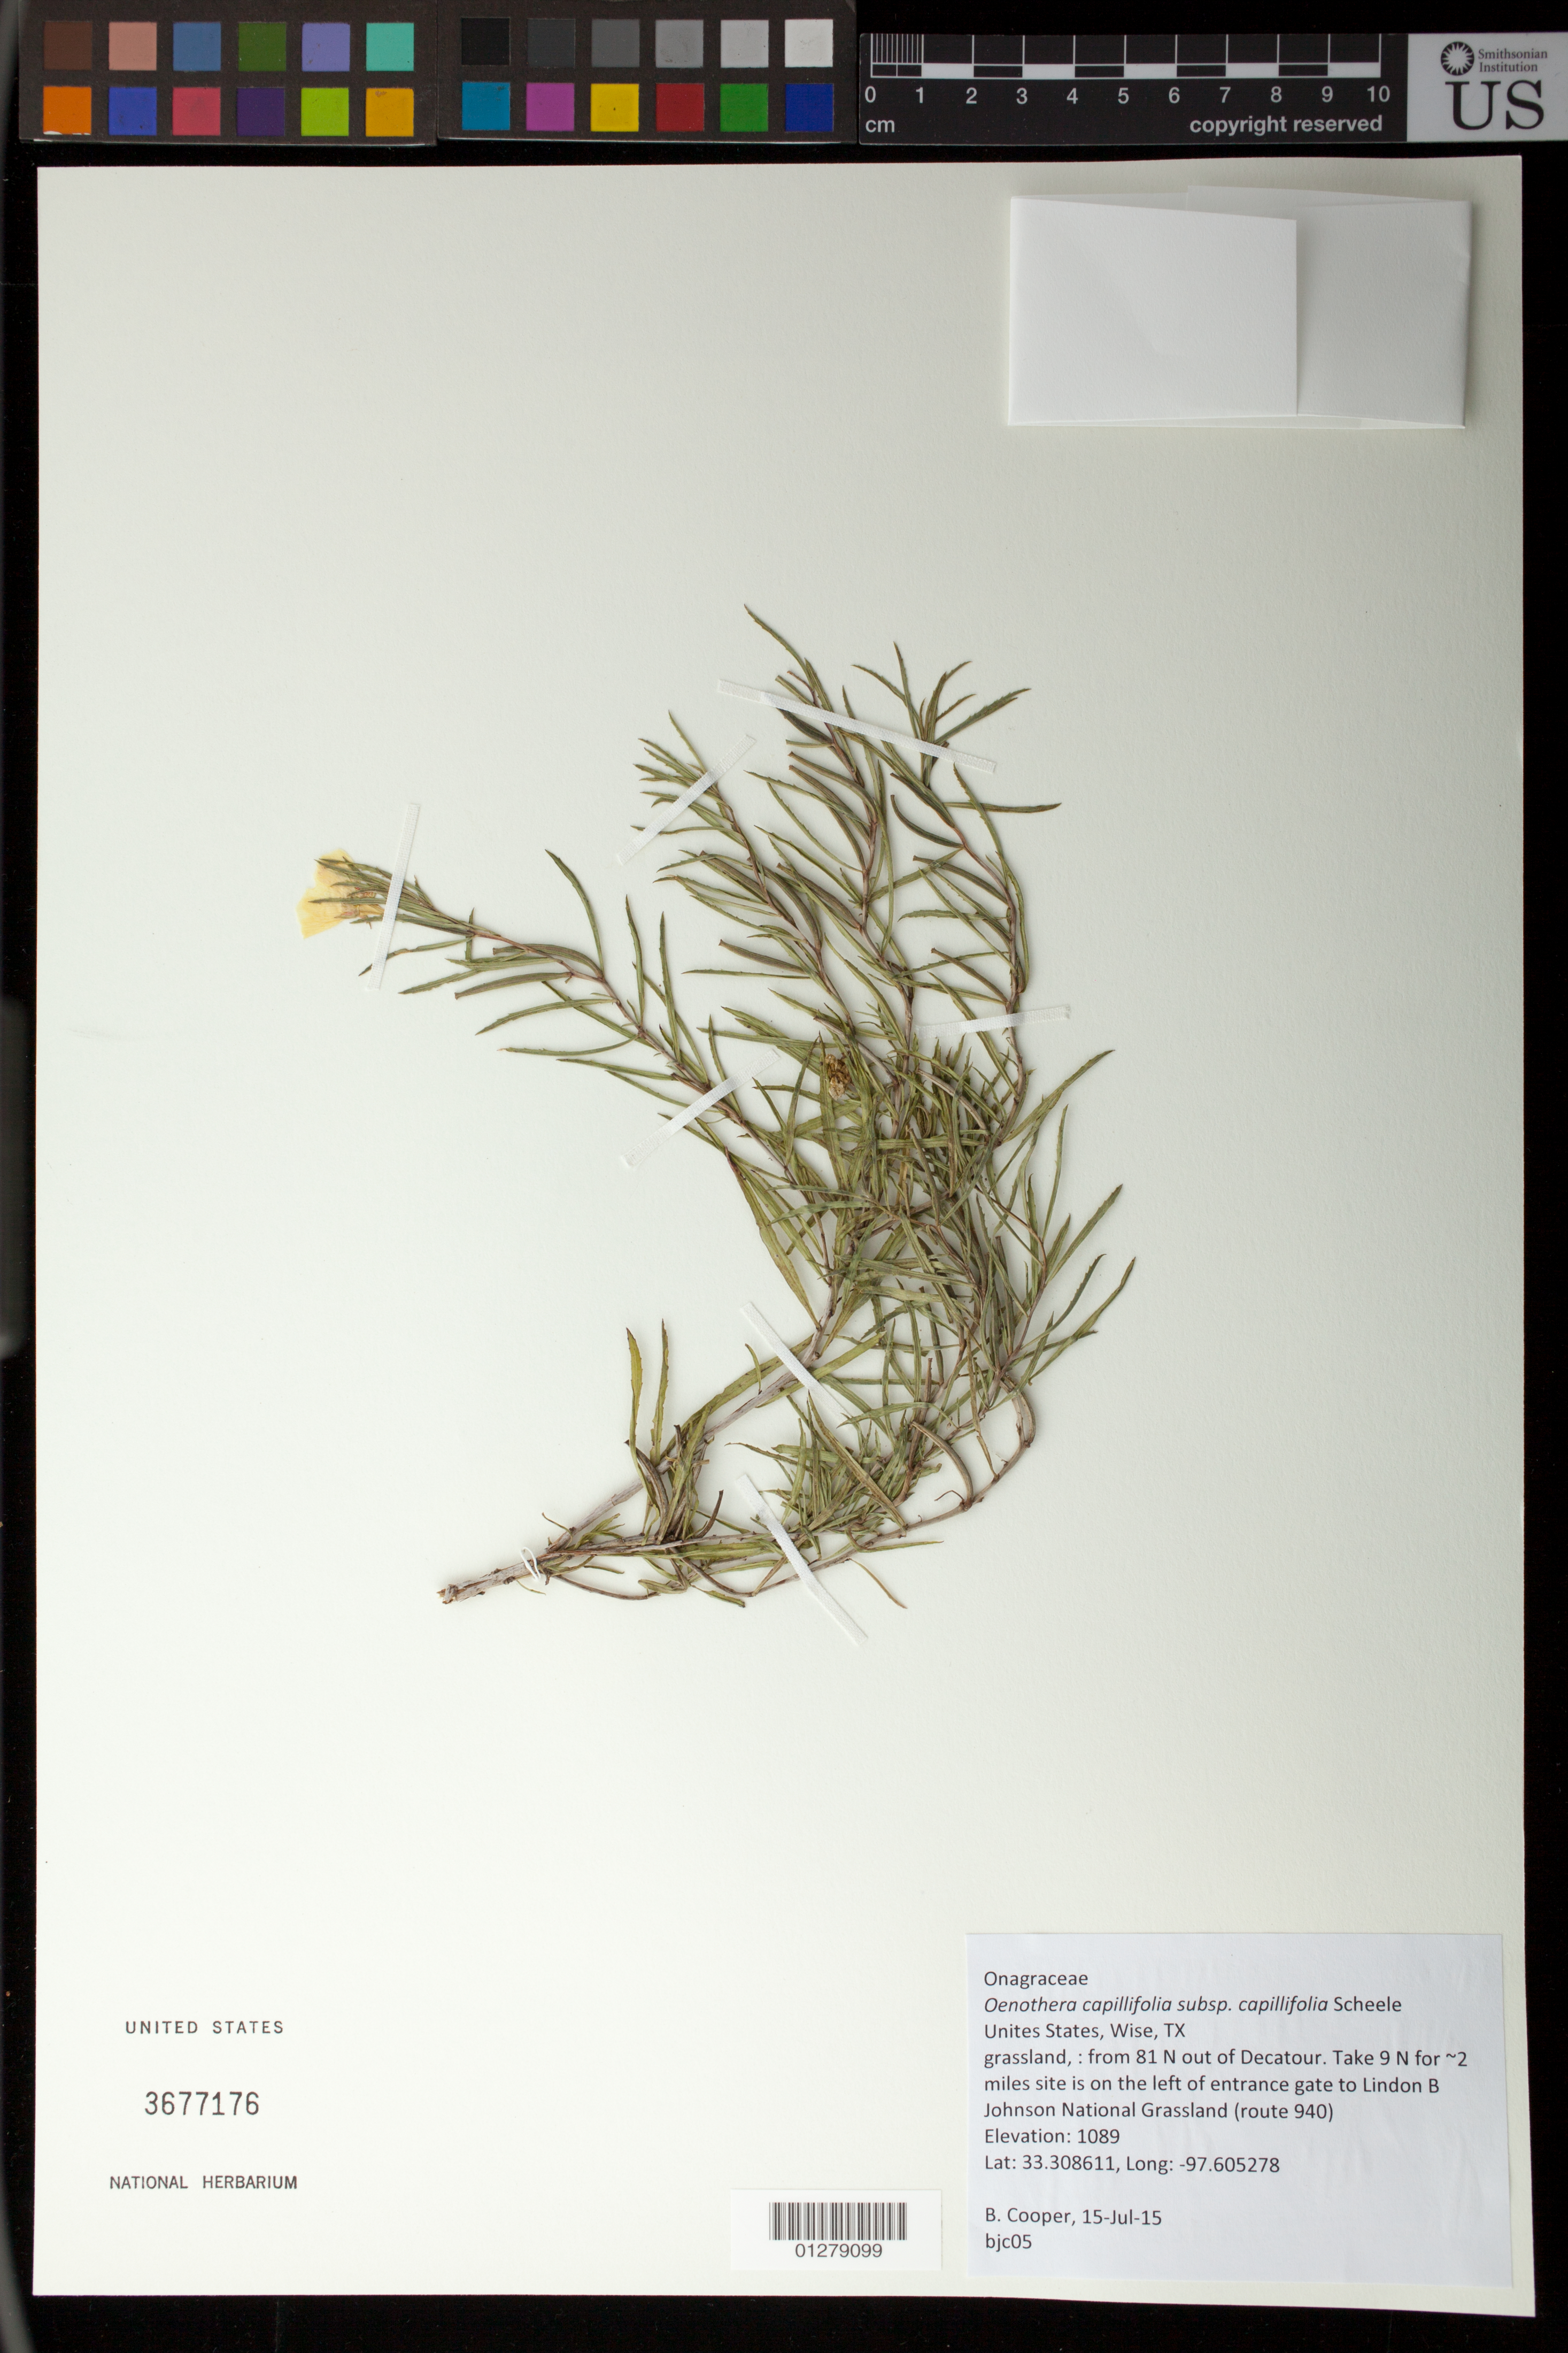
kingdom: Plantae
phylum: Tracheophyta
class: Magnoliopsida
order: Myrtales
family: Onagraceae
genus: Oenothera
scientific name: Oenothera capillifolia subsp. capillifolia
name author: Scheele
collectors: B. J. Cooper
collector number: BJC 05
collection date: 2015-07-15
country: United States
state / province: Texas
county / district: Wise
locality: From 81 N out of Decatour. Take 9 N for ~2 miles site is on the left of entrance gate to Lindon B Johnson National Grassland (route 940)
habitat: Grassland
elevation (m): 1089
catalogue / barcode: US 3677176